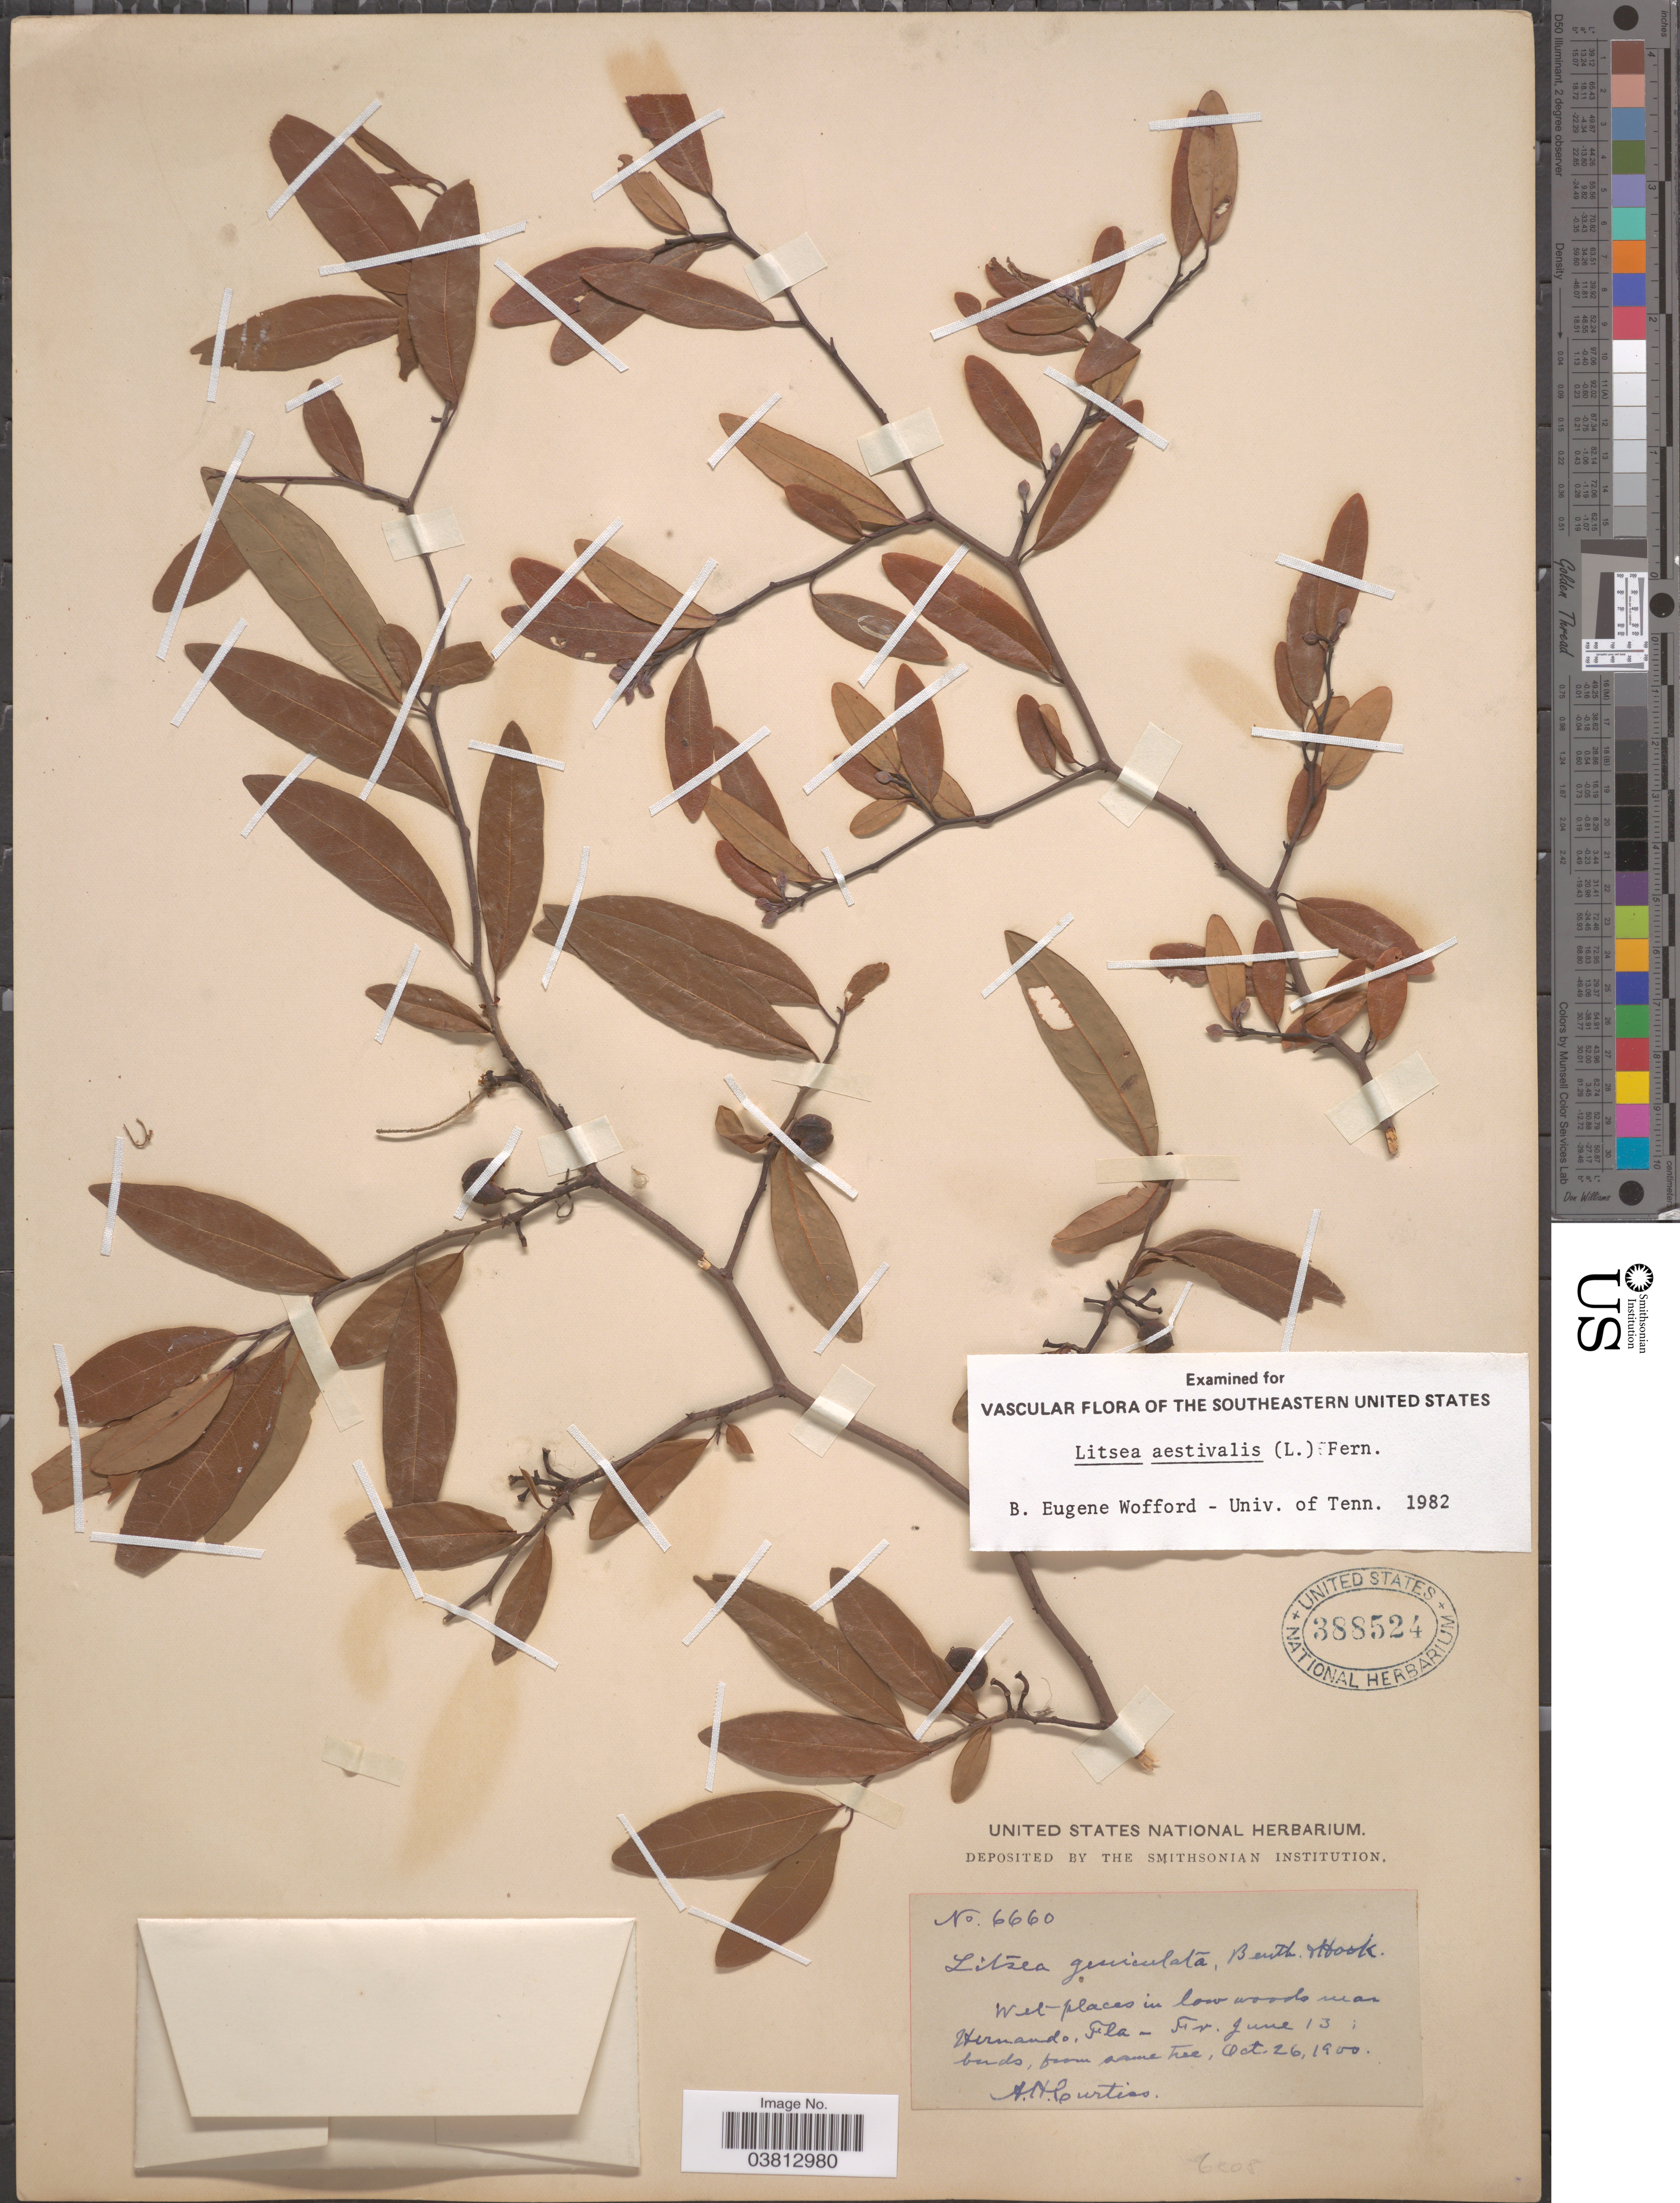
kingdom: Plantae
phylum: Tracheophyta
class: Magnoliopsida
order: Laurales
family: Lauraceae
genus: Litsea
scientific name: Litsea aestivalis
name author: (L.) Fernald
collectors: A. Curtis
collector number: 6660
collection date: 1900-10-26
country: United States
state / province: Florida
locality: Near Hernando.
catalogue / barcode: US 388524